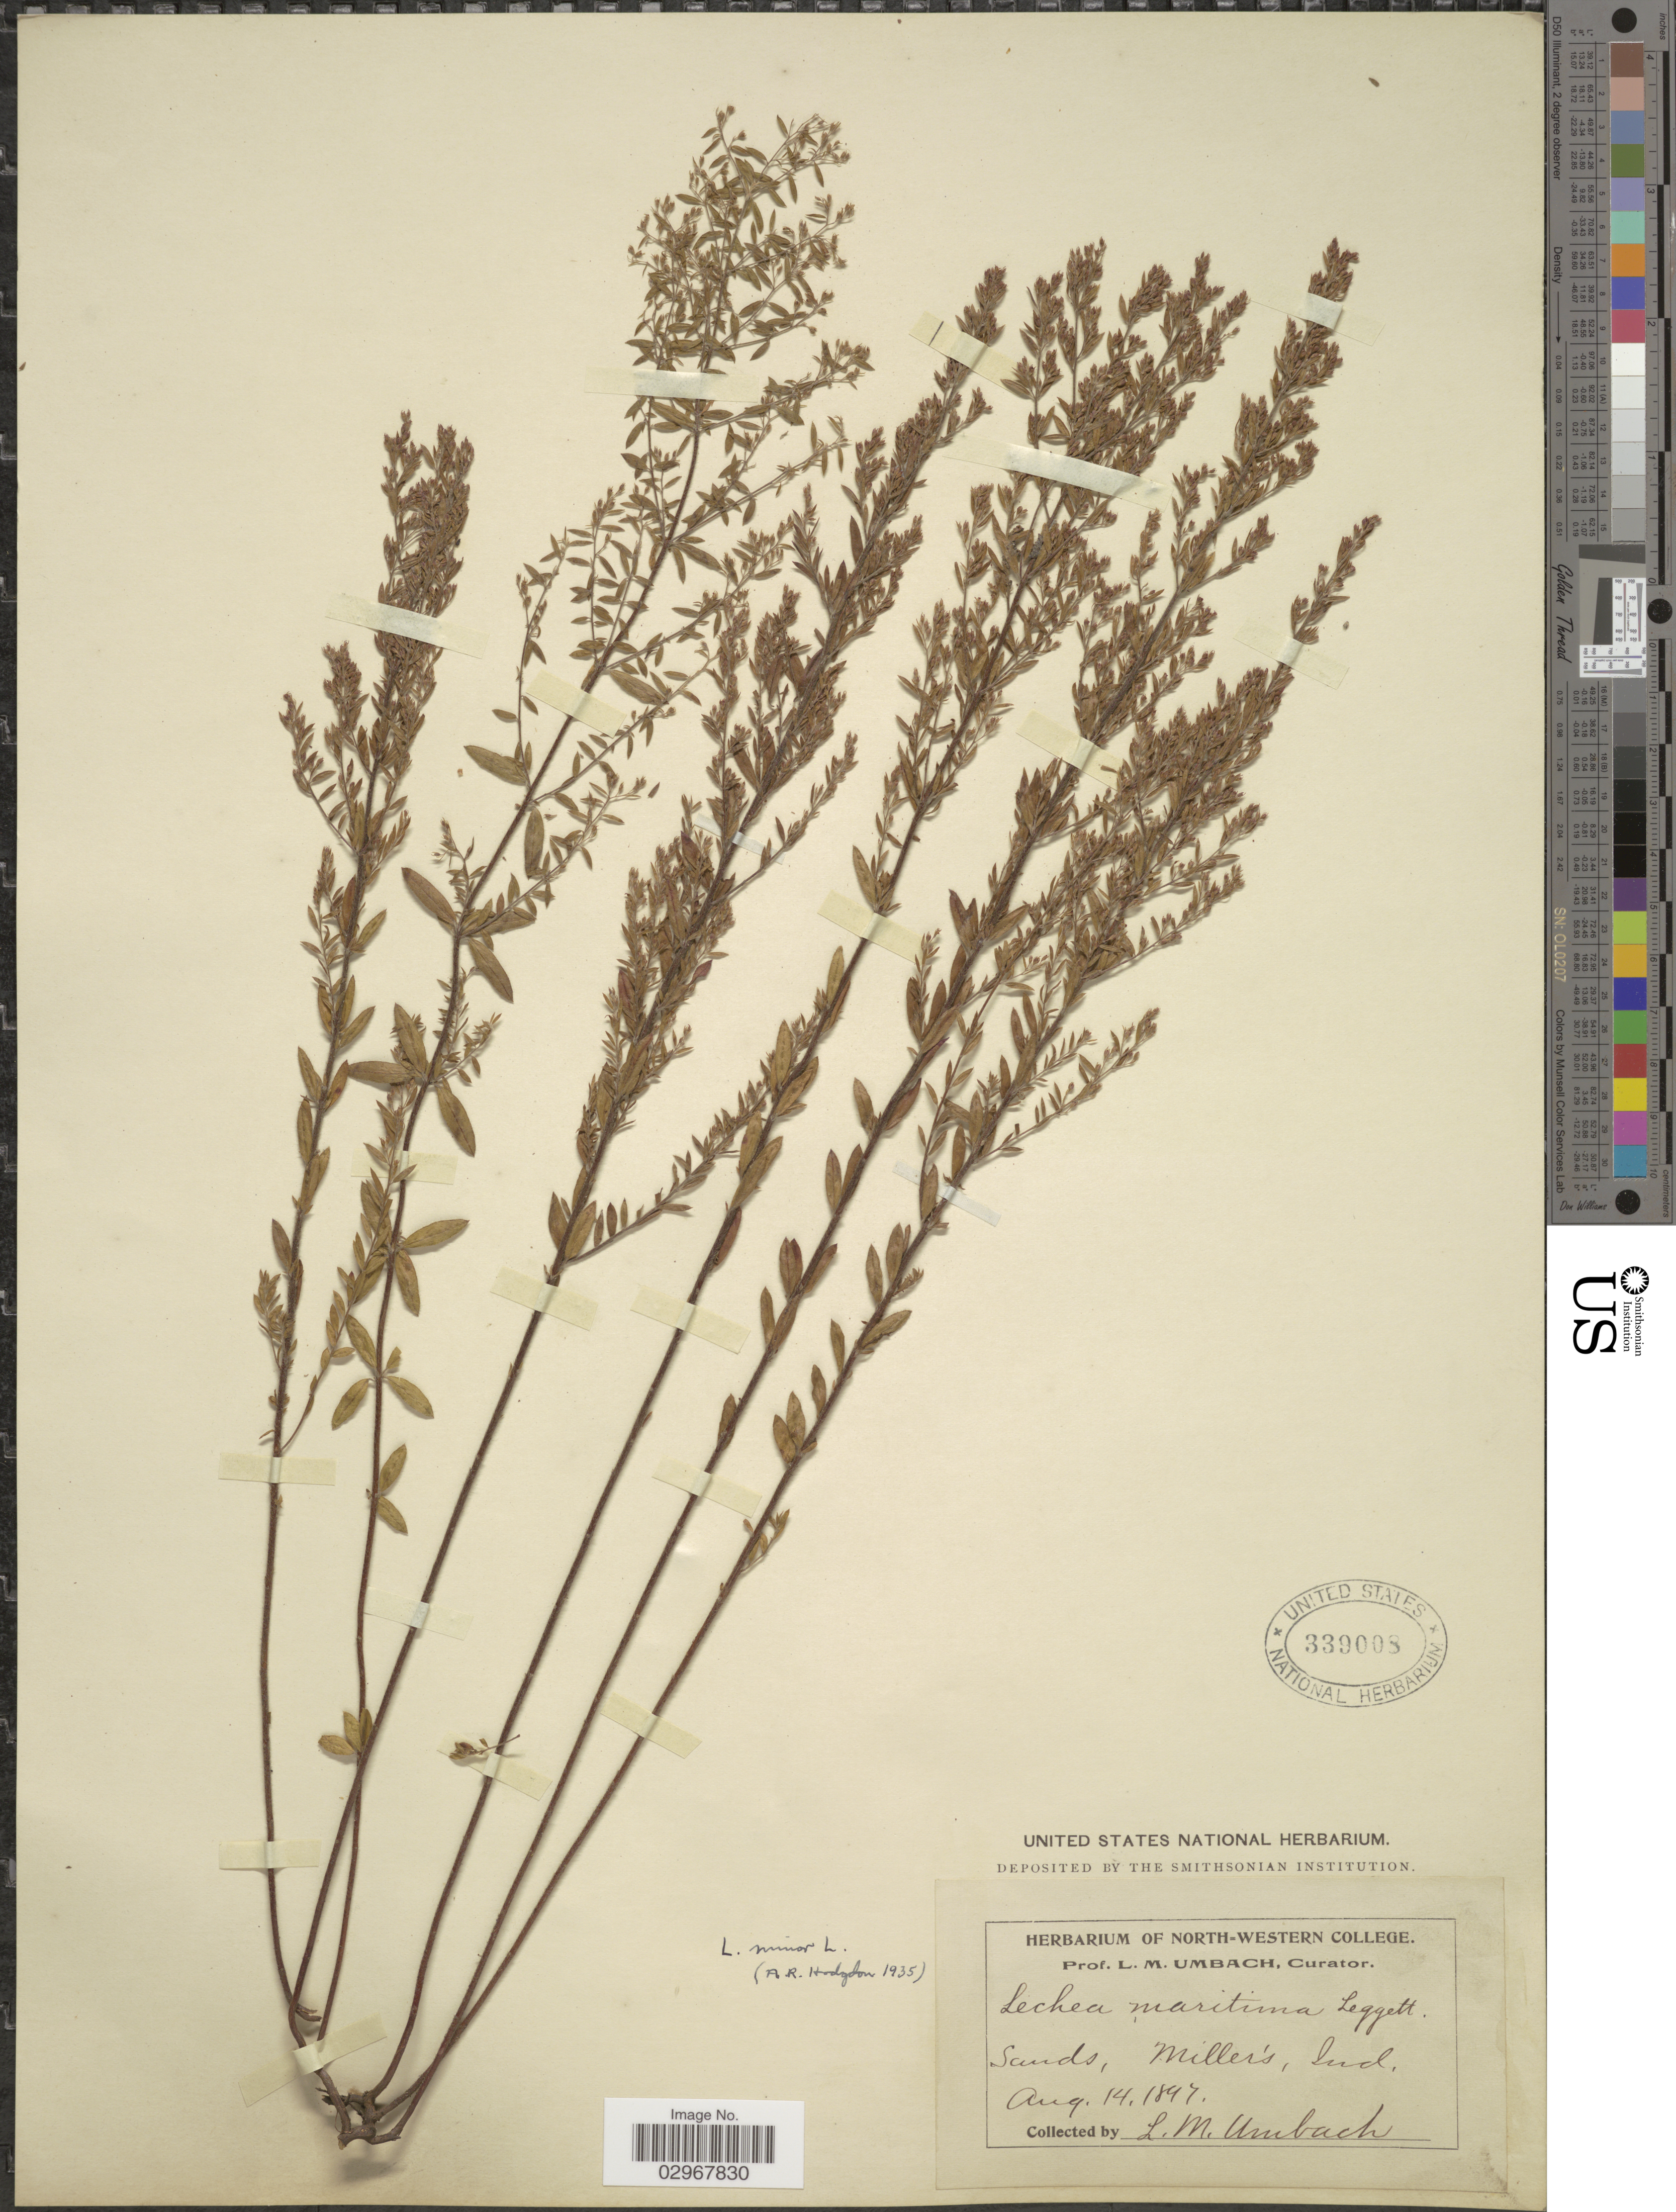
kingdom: Plantae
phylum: Tracheophyta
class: Magnoliopsida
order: Malvales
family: Cistaceae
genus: Lechea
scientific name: Lechea minor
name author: L.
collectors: L. M. Umbach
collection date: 1897-08-14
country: United States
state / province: Indiana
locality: Sands, Miller's.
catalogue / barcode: US 339008